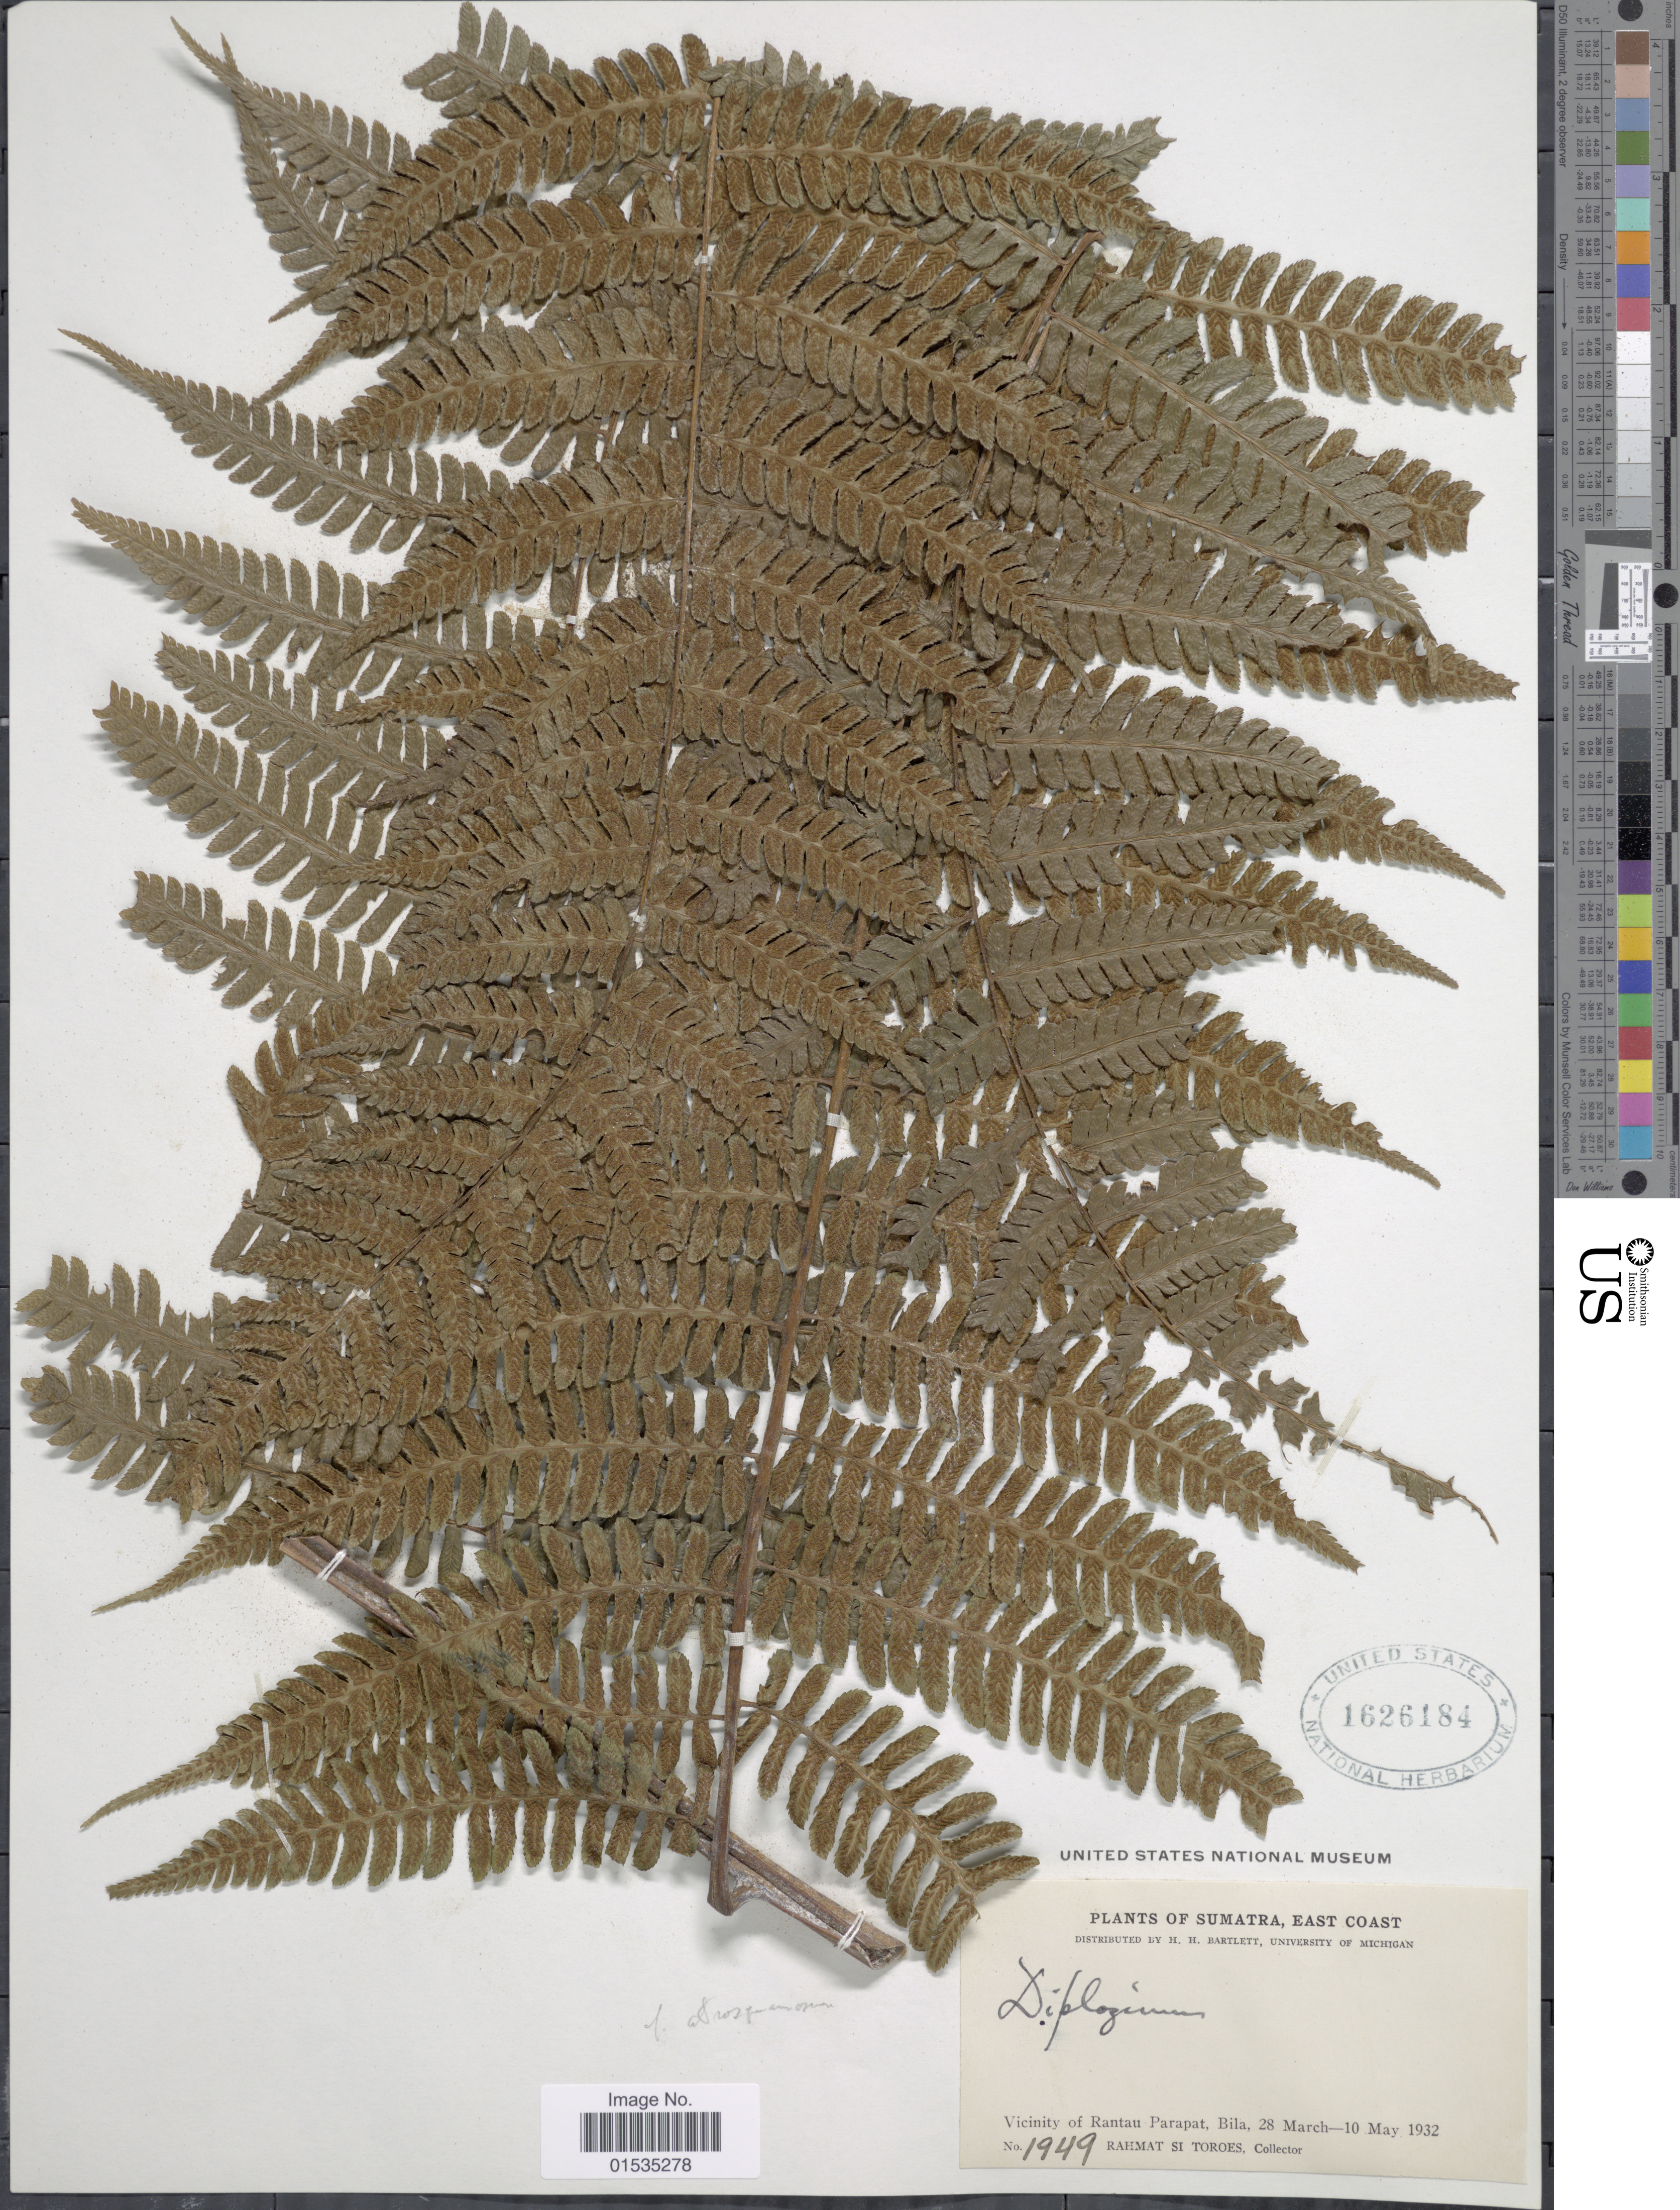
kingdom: Plantae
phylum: Tracheophyta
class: Polypodiopsida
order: Polypodiales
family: Athyriaceae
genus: Diplazium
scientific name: Diplazium sp.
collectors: Rahmat Si Boeea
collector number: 1949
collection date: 1932-03-28/1932-05-10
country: Indonesia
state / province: Sumatra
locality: East Coast, Vicinity of Rantau Parapat, Bila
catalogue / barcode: US 1626184